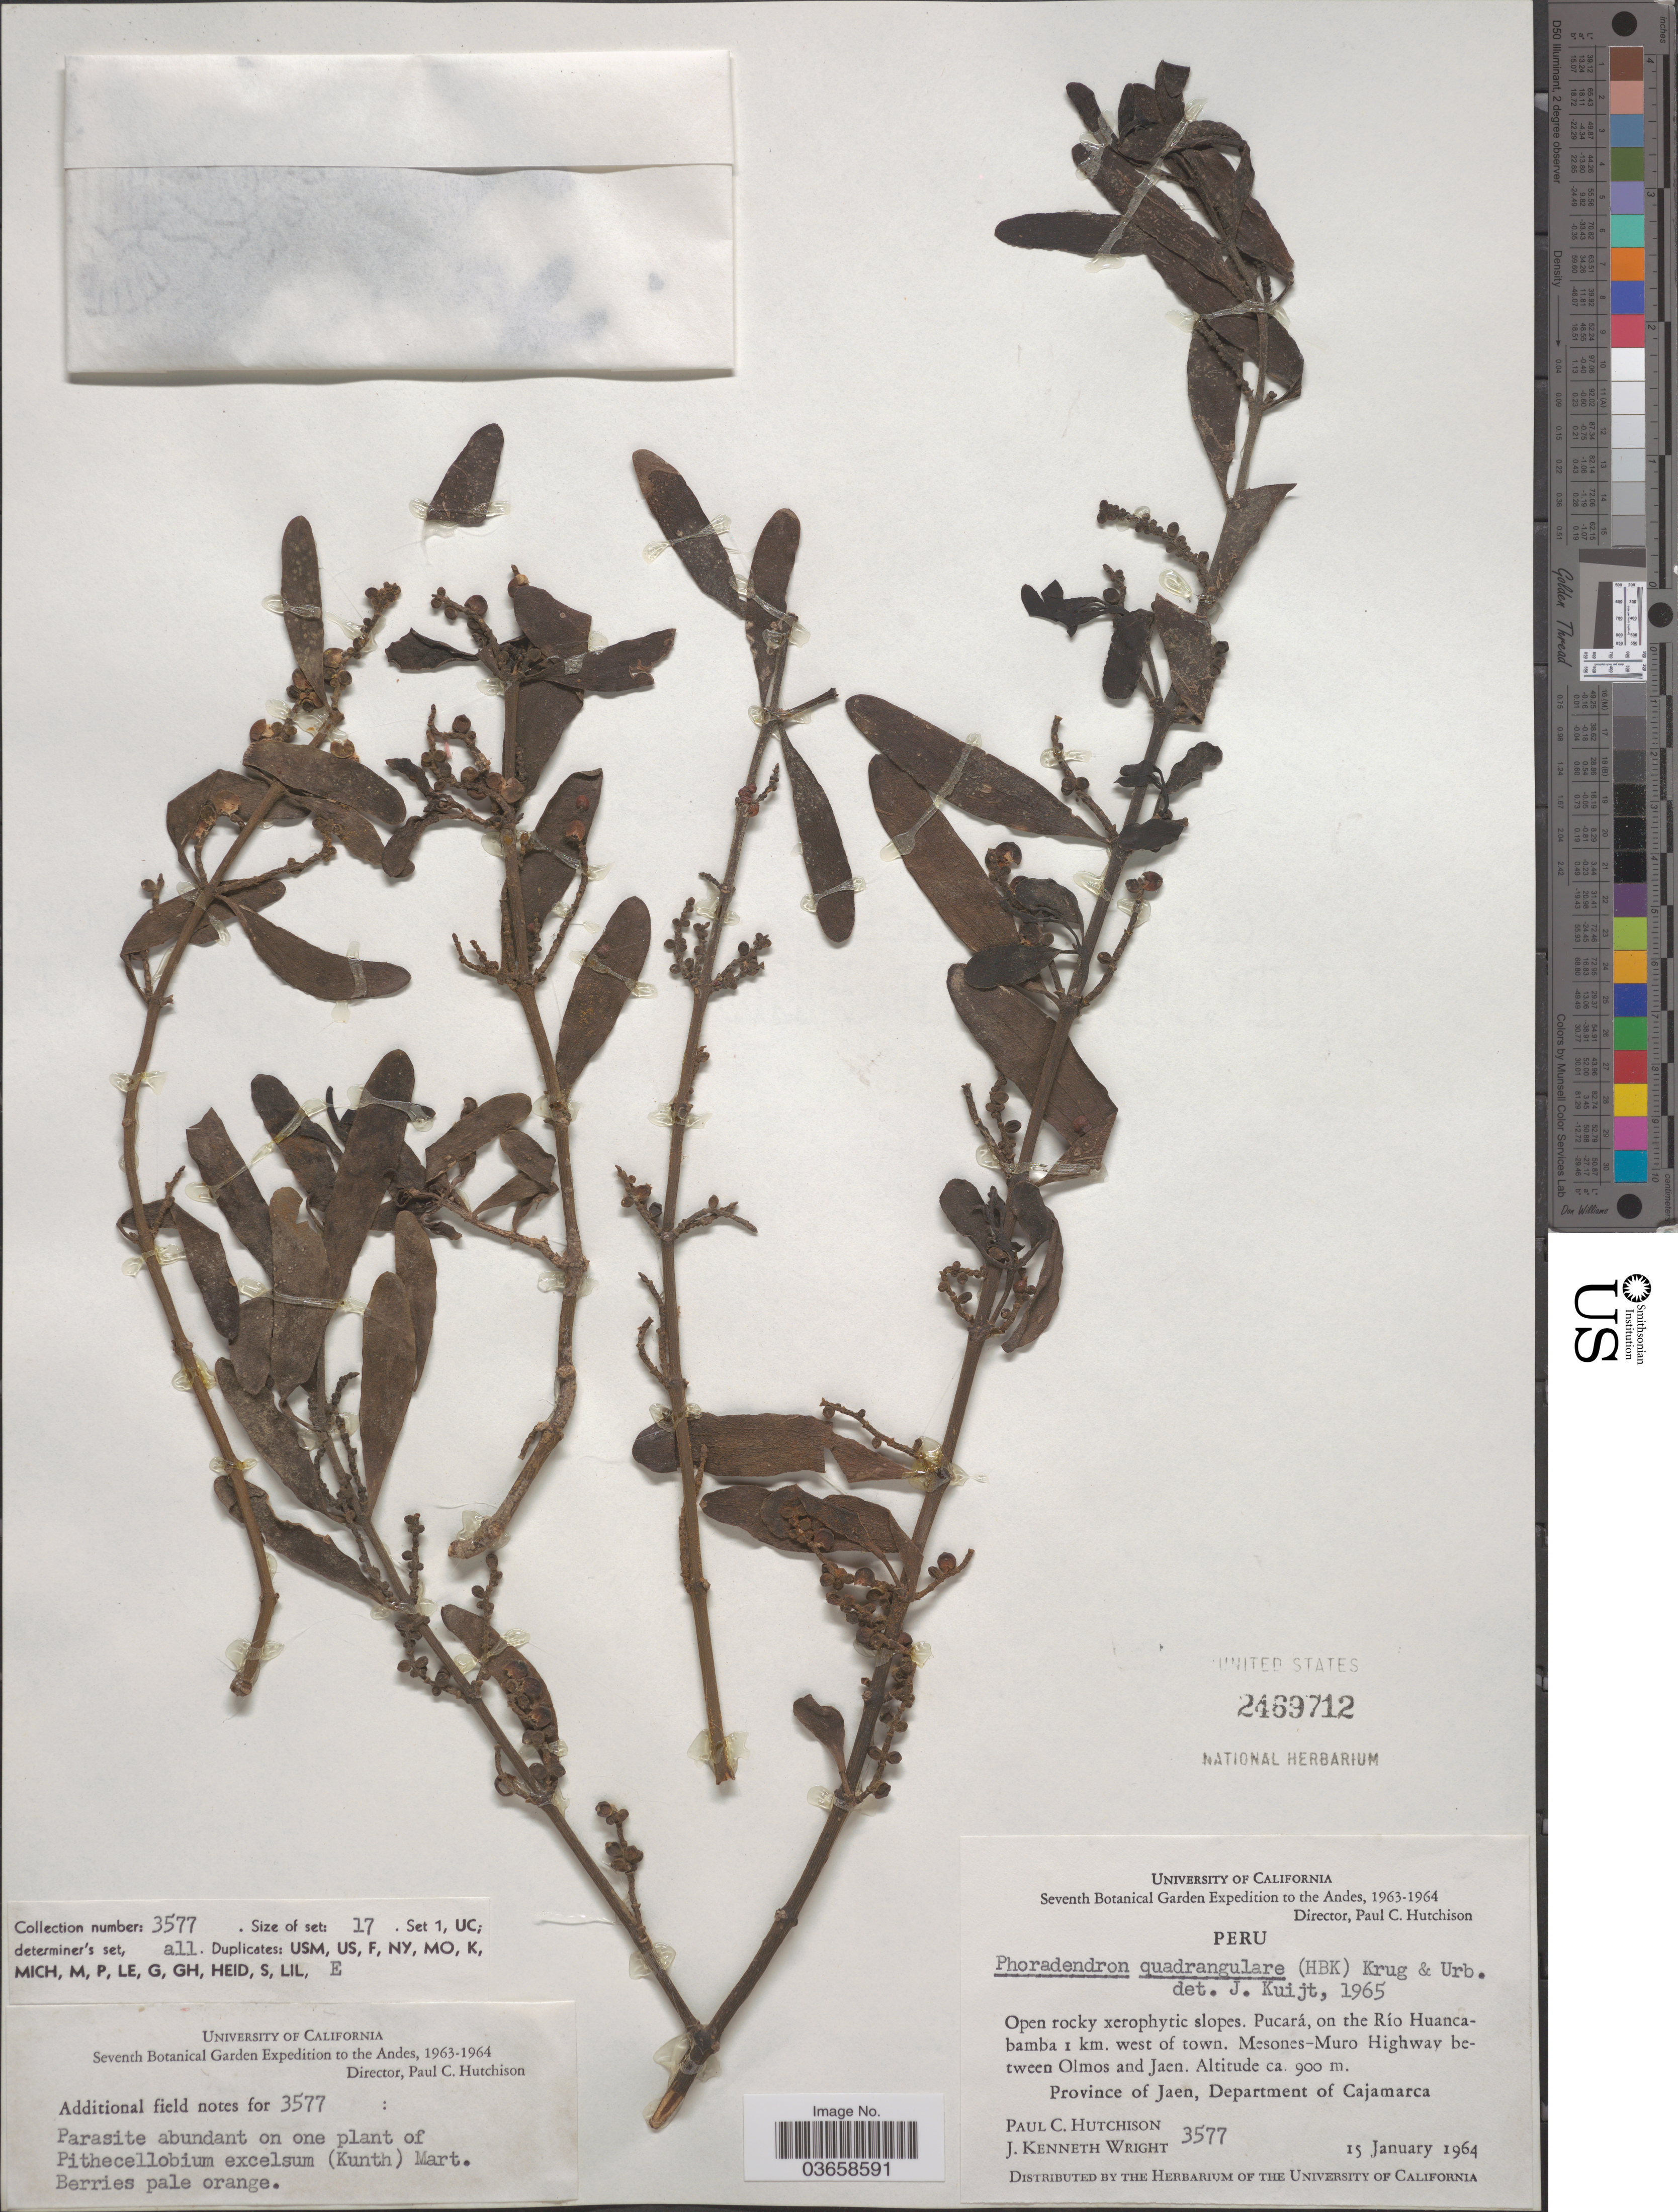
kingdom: Plantae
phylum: Tracheophyta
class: Magnoliopsida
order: Santalales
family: Viscaceae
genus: Phoradendron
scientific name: Phoradendron quadrangulare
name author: (Kunth) Griseb.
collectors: P. C. Hutchison & J. K. Wright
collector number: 3577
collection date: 1964-01-15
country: Peru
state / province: Cajamarca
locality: Andes. Pucará, on the Río Huancabamba 1 km. west of town. Mesones-Muro Highway between Olmos and Jaen. Province of Jaen, Department of Cajamarca.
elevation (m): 900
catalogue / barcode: US 2469712